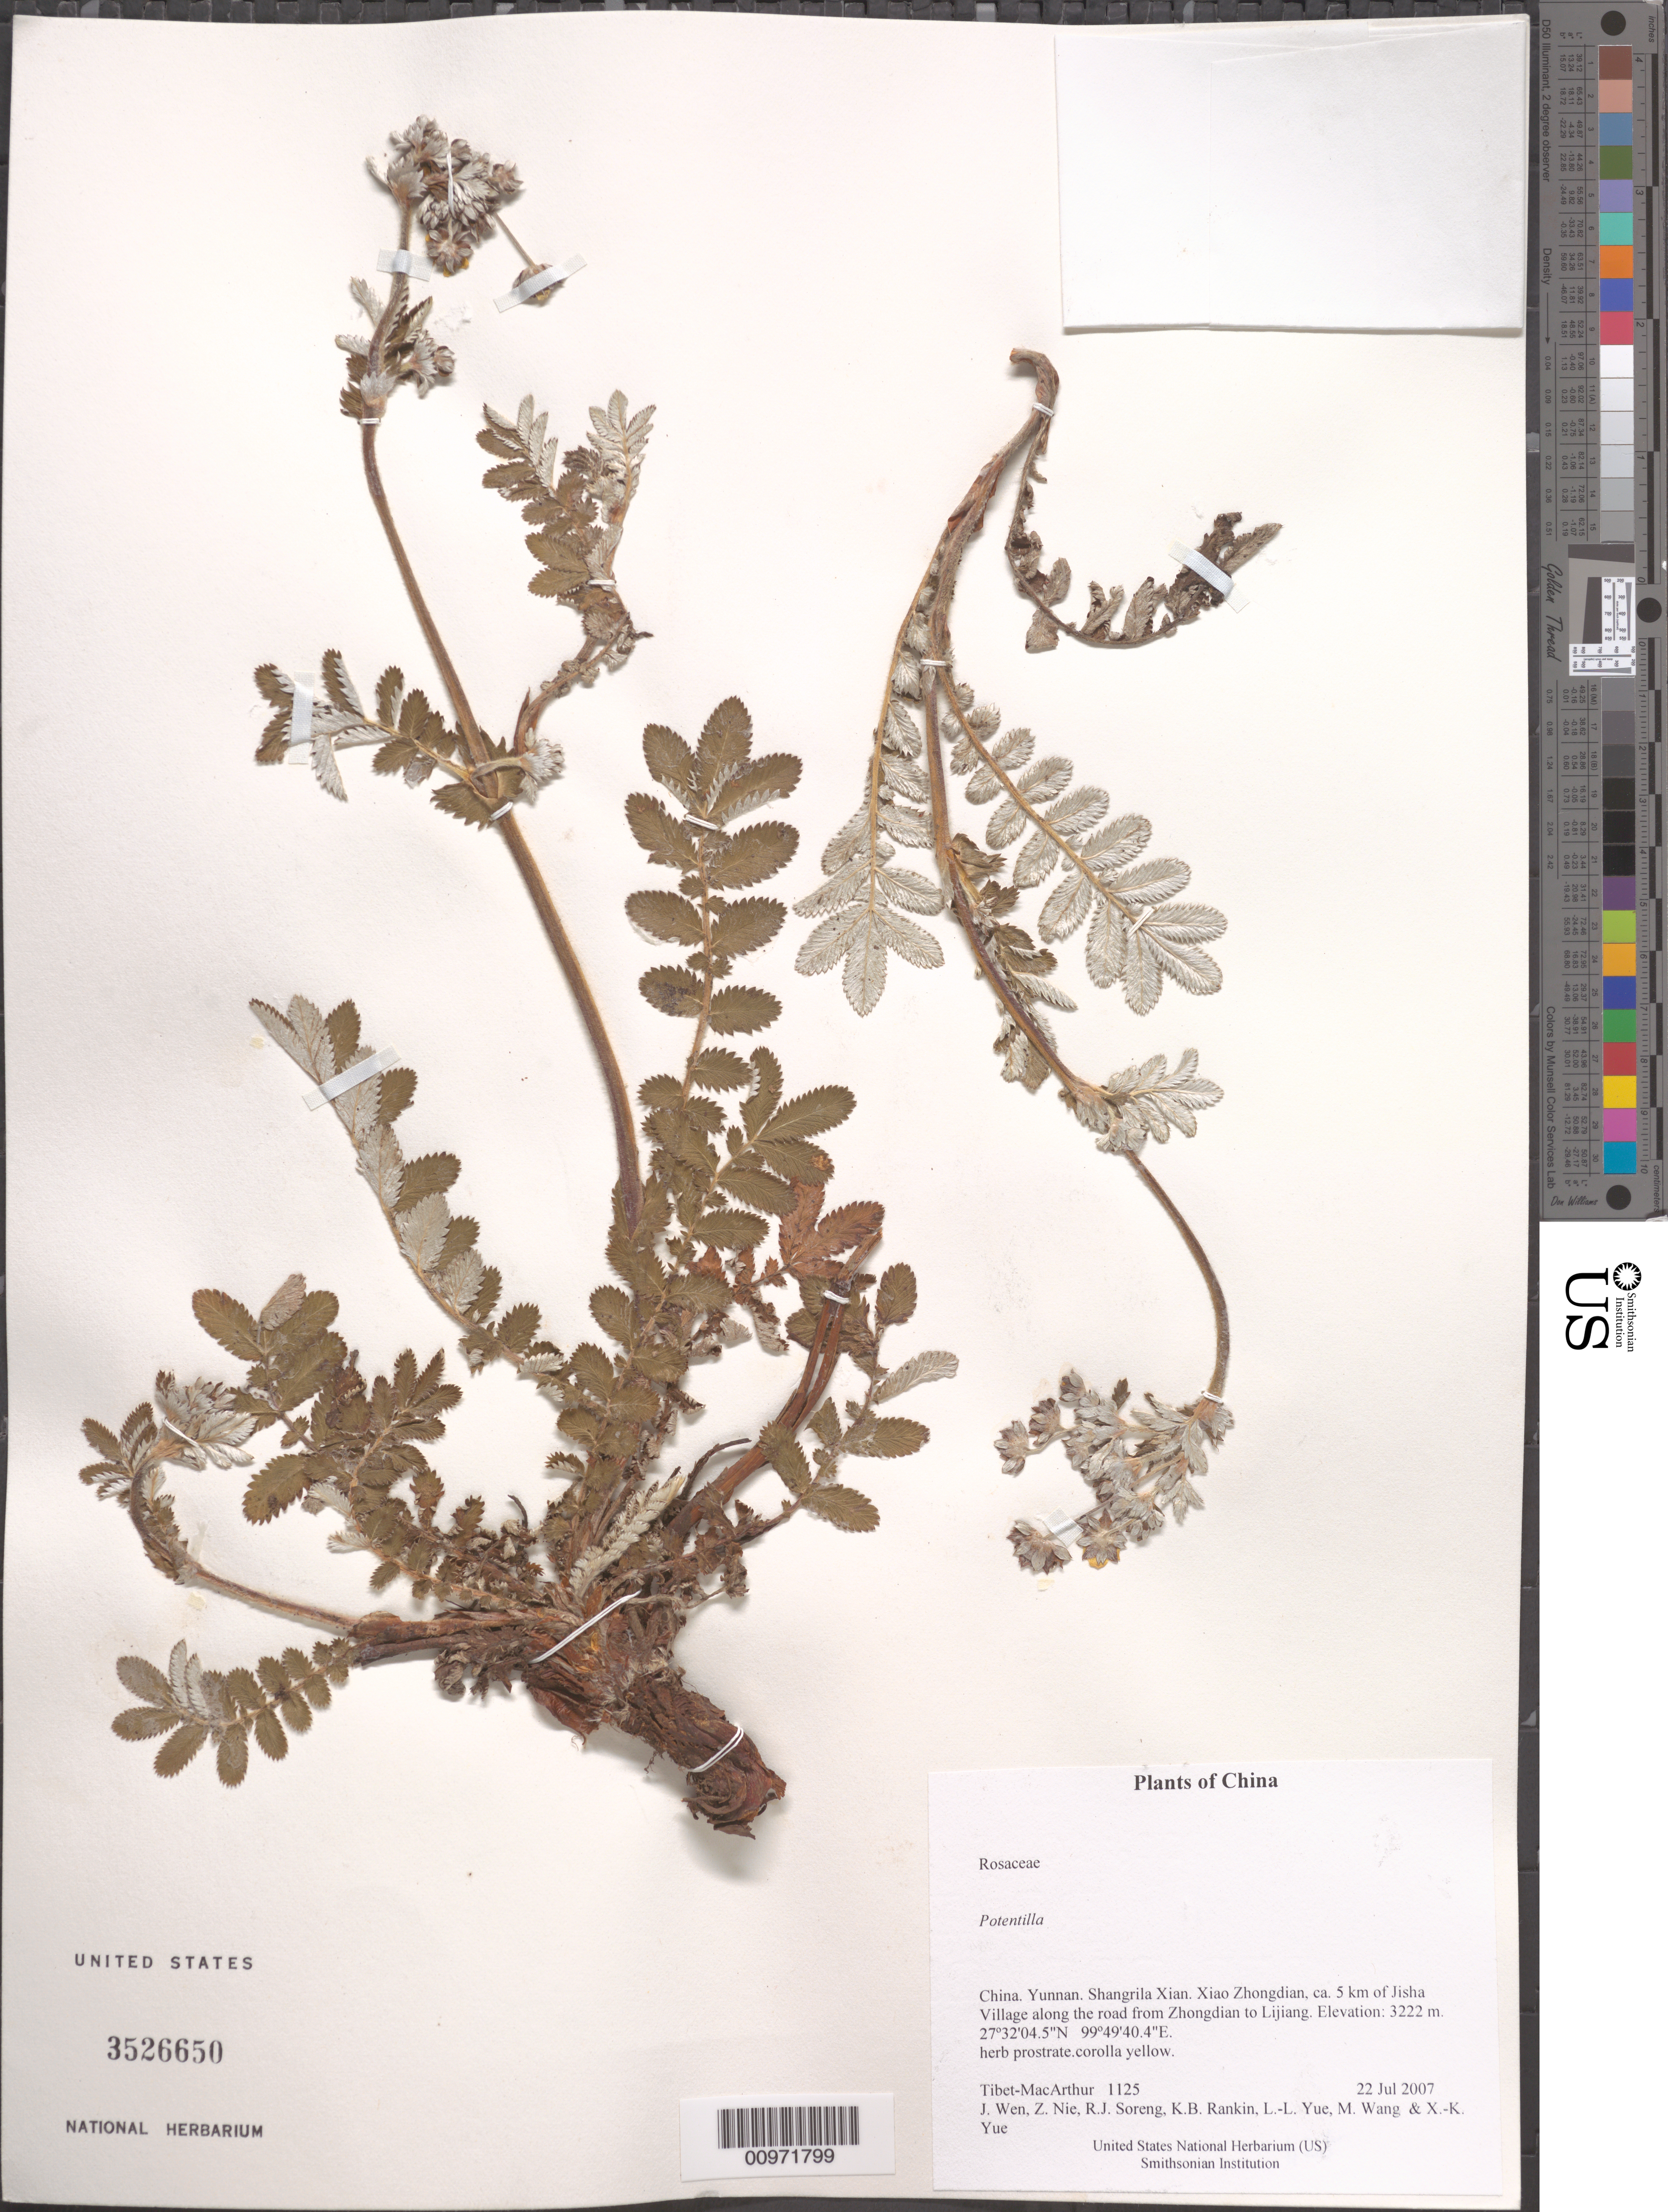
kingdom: Plantae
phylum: Tracheophyta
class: Magnoliopsida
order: Rosales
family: Rosaceae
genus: Potentilla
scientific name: Potentilla sp.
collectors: Tibet-MacArthur, J. Wen, Z. Nie, R. J. Soreng, K. Rankin, L. Yue, M. Wang & X. Yue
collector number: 1125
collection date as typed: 22 Jul 2007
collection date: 2007-07-22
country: China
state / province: Yunnan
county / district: Shangrila Xian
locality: Xiao Zhongdian, ca. 5 km of Jisha Village along the road from Zhongdian to Lijiang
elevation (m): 3222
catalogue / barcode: US 3526650